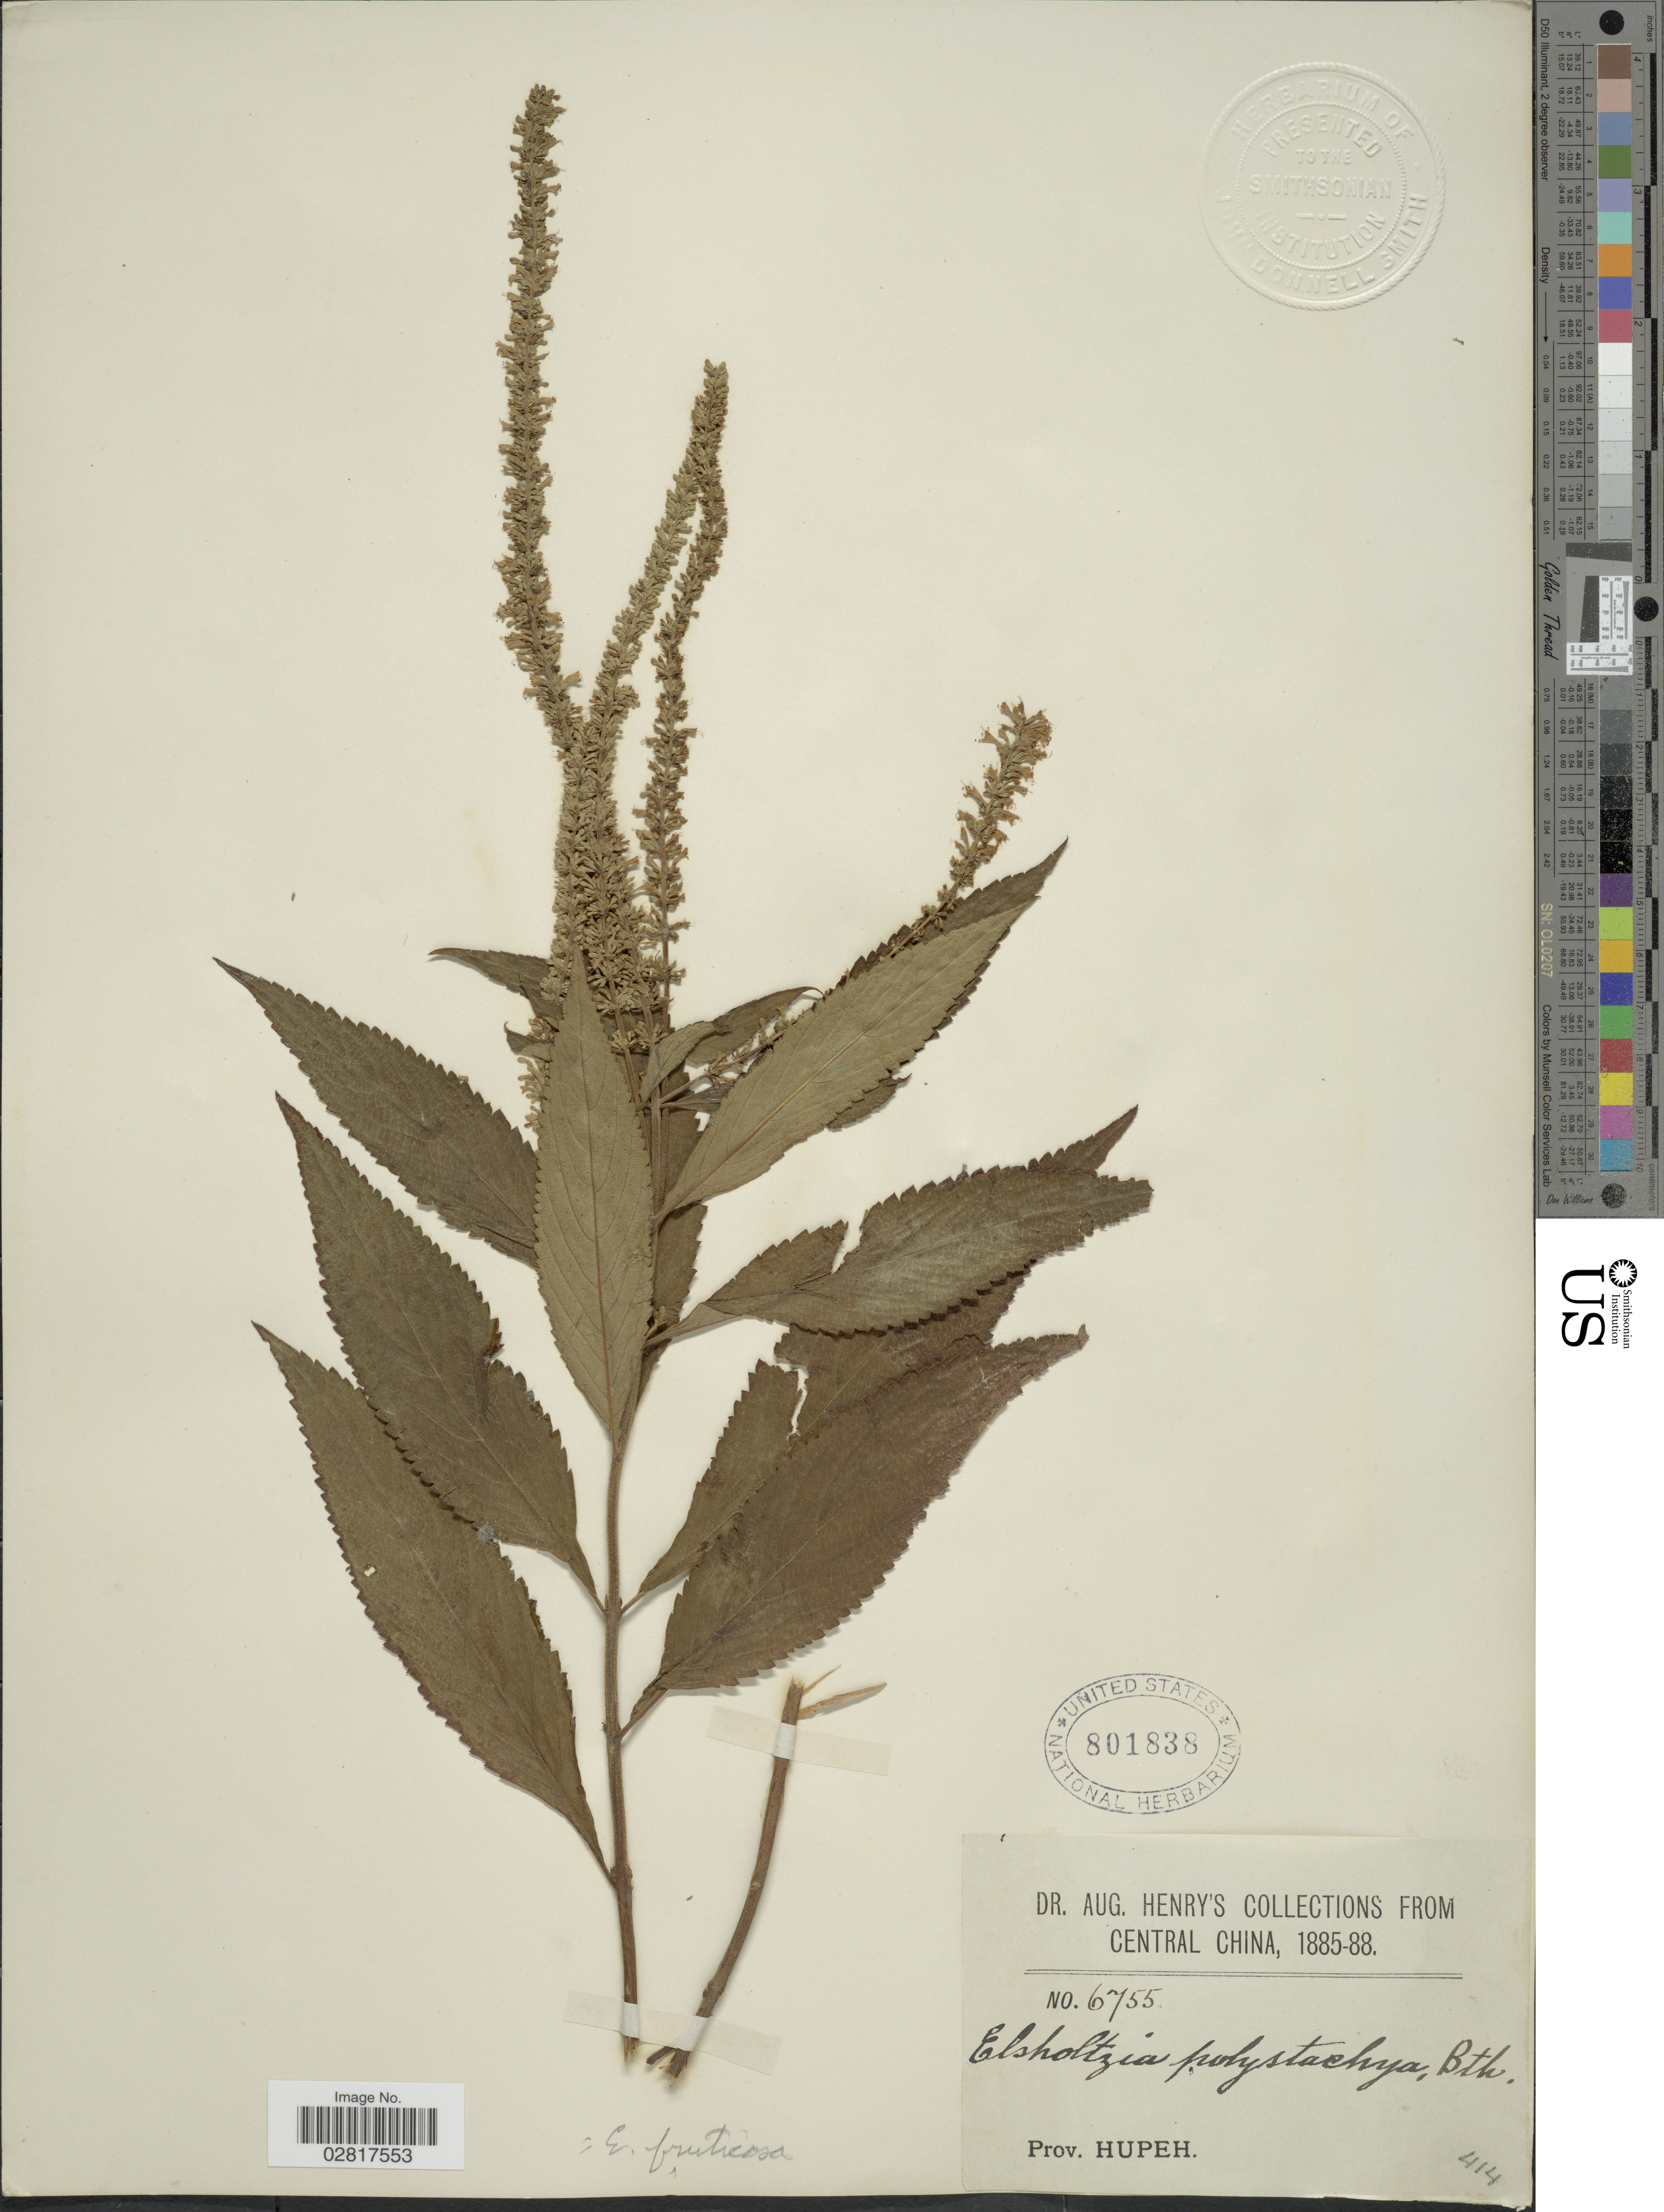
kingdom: Plantae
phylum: Tracheophyta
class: Magnoliopsida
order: Lamiales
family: Lamiaceae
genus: Elsholtzia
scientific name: Elsholtzia fruticosa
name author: (D. Don) Rehder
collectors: A. Henry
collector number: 6755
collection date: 1885/1888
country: China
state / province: Hubei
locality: Central China, Prov. Hupeh.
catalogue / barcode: US 801838